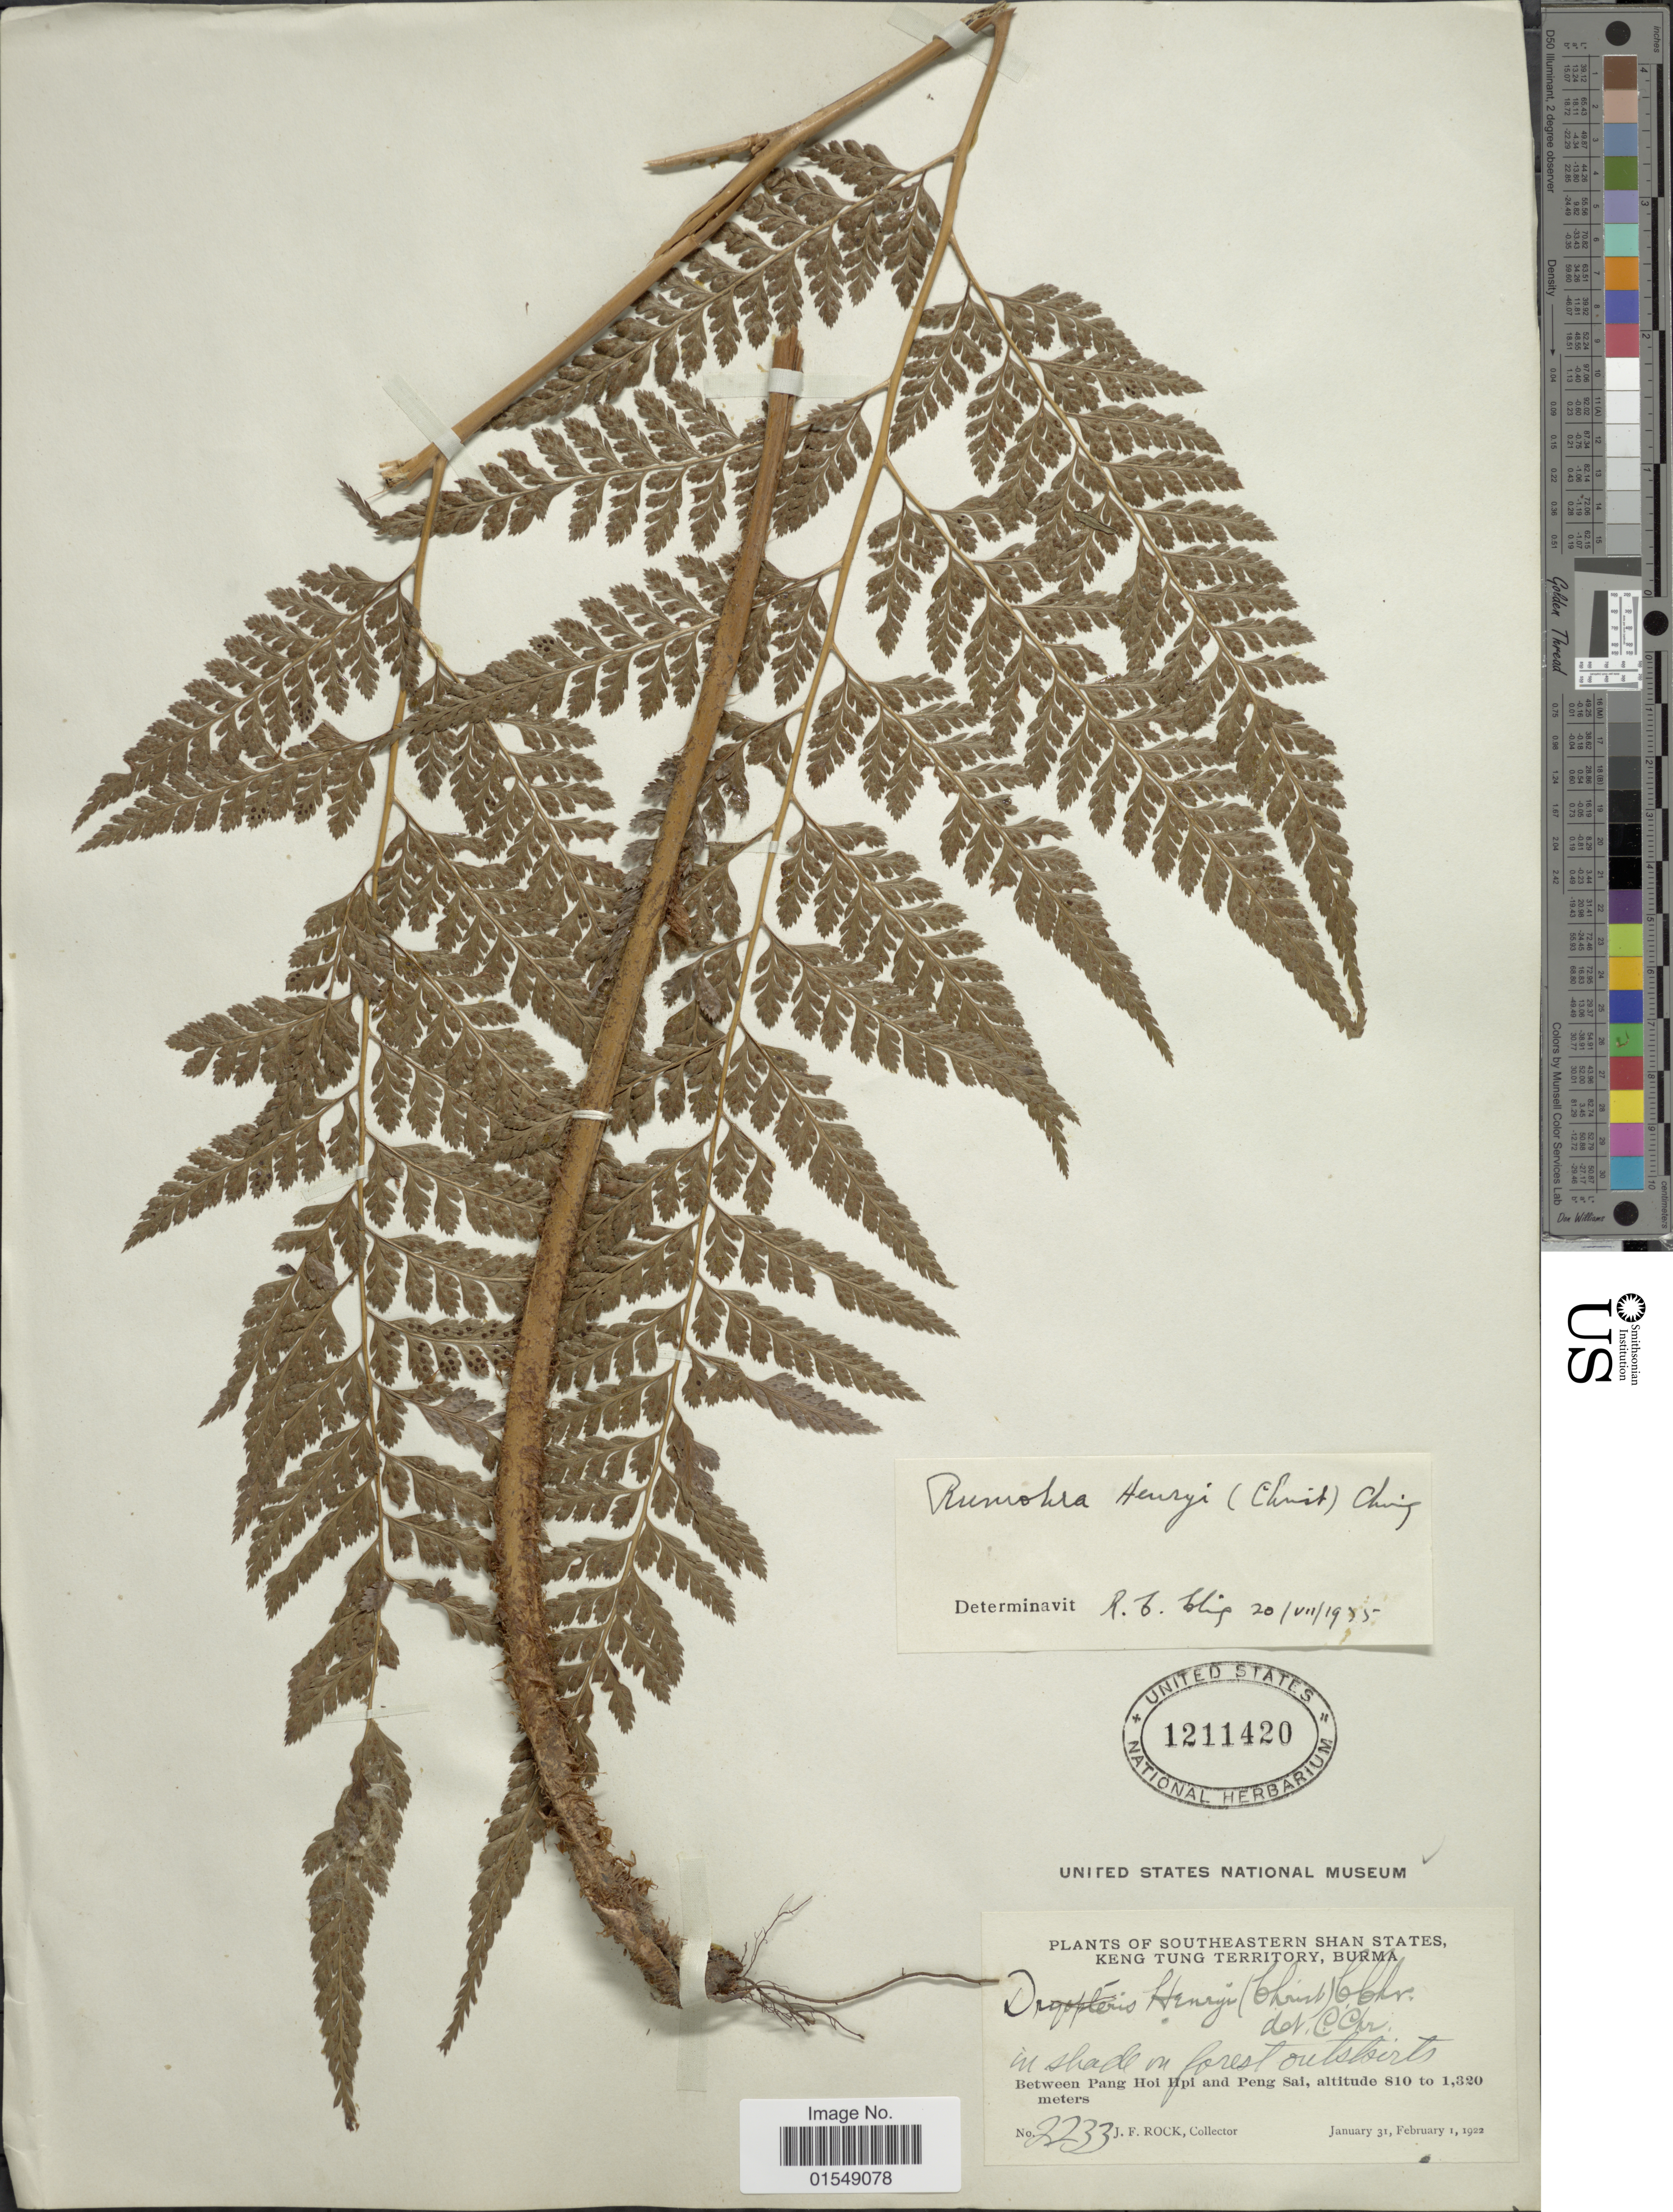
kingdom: Plantae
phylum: Tracheophyta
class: Polypodiopsida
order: Polypodiales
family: Dryopteridaceae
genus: Arachniodes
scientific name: Arachniodes henryi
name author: (Christ) Ching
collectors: J. Rock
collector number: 2233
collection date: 1922-01-31/1922-02-01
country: Myanmar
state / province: Shan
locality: Southeastern Shan States, Keng Tung Territory, Burma, between Pang Hoi Hpi and Peng Sai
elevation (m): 810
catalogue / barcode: US 1211420